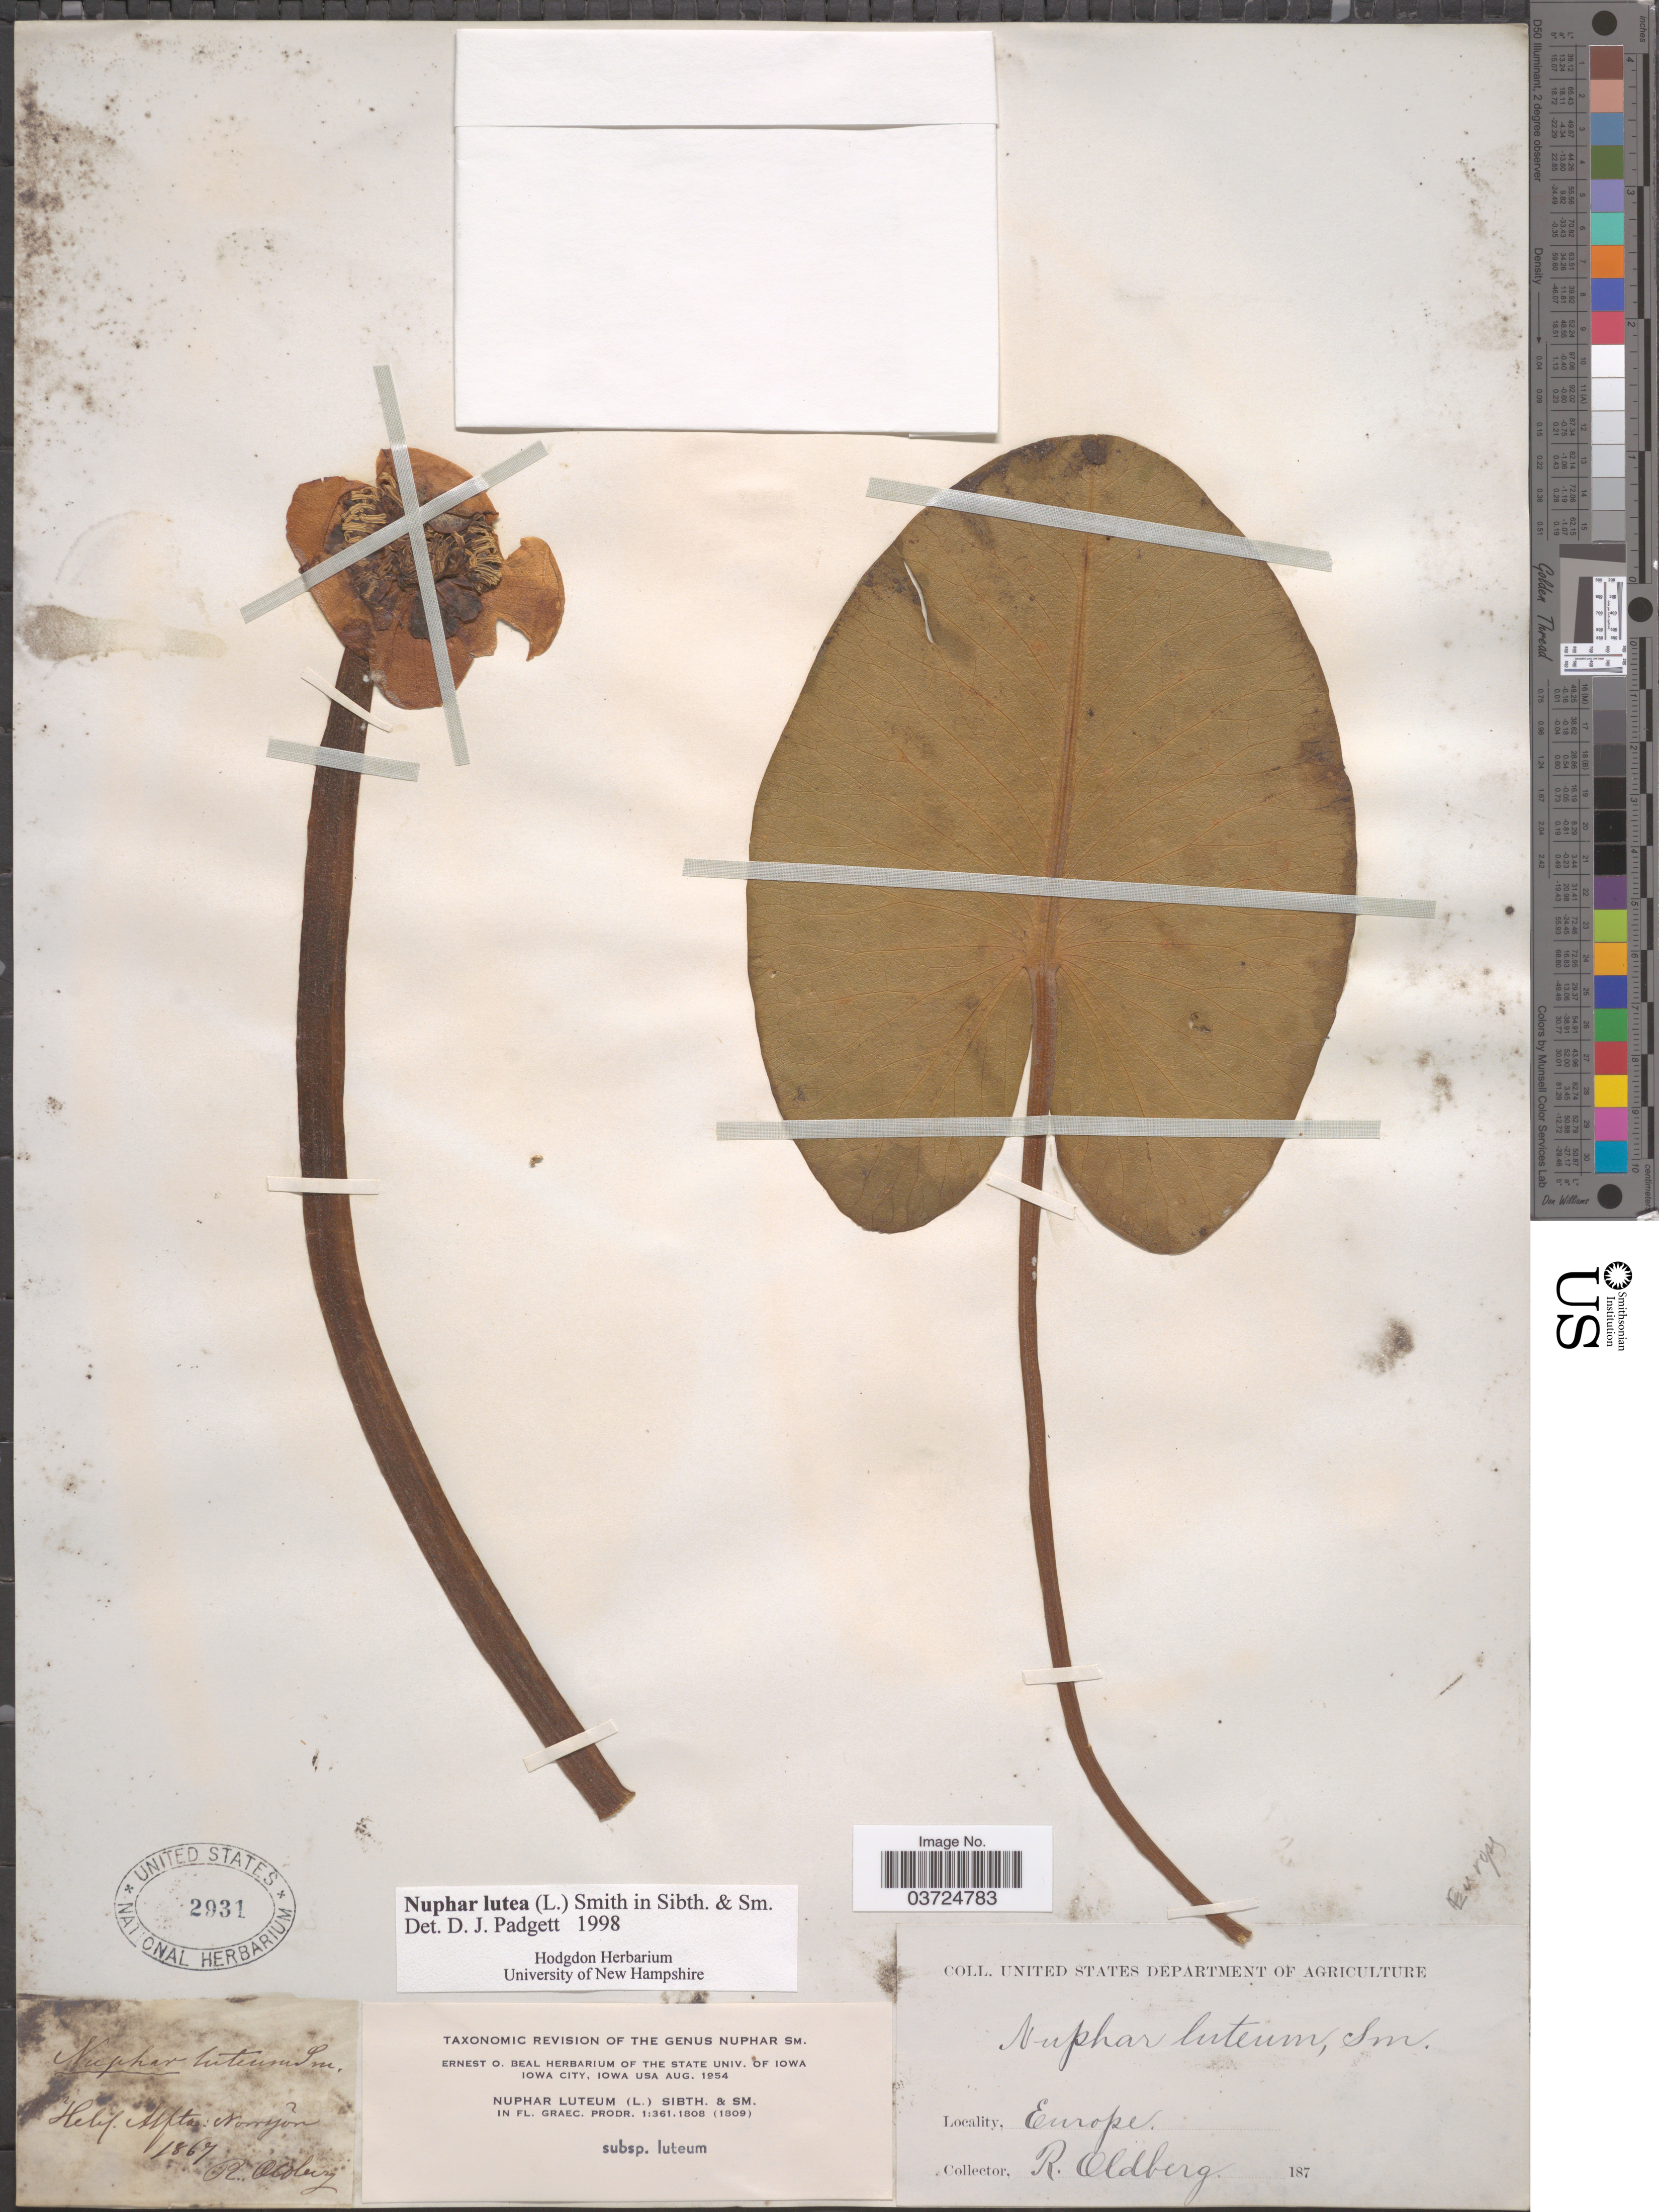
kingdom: Plantae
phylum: Tracheophyta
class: Magnoliopsida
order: Nymphaeales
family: Nymphaeaceae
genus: Nuphar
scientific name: Nuphar lutea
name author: (L.) Sm.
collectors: R. Oldberg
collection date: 1867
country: Sweden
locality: Helsl. Alfta: Norrsjon. Europe.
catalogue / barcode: US 2931